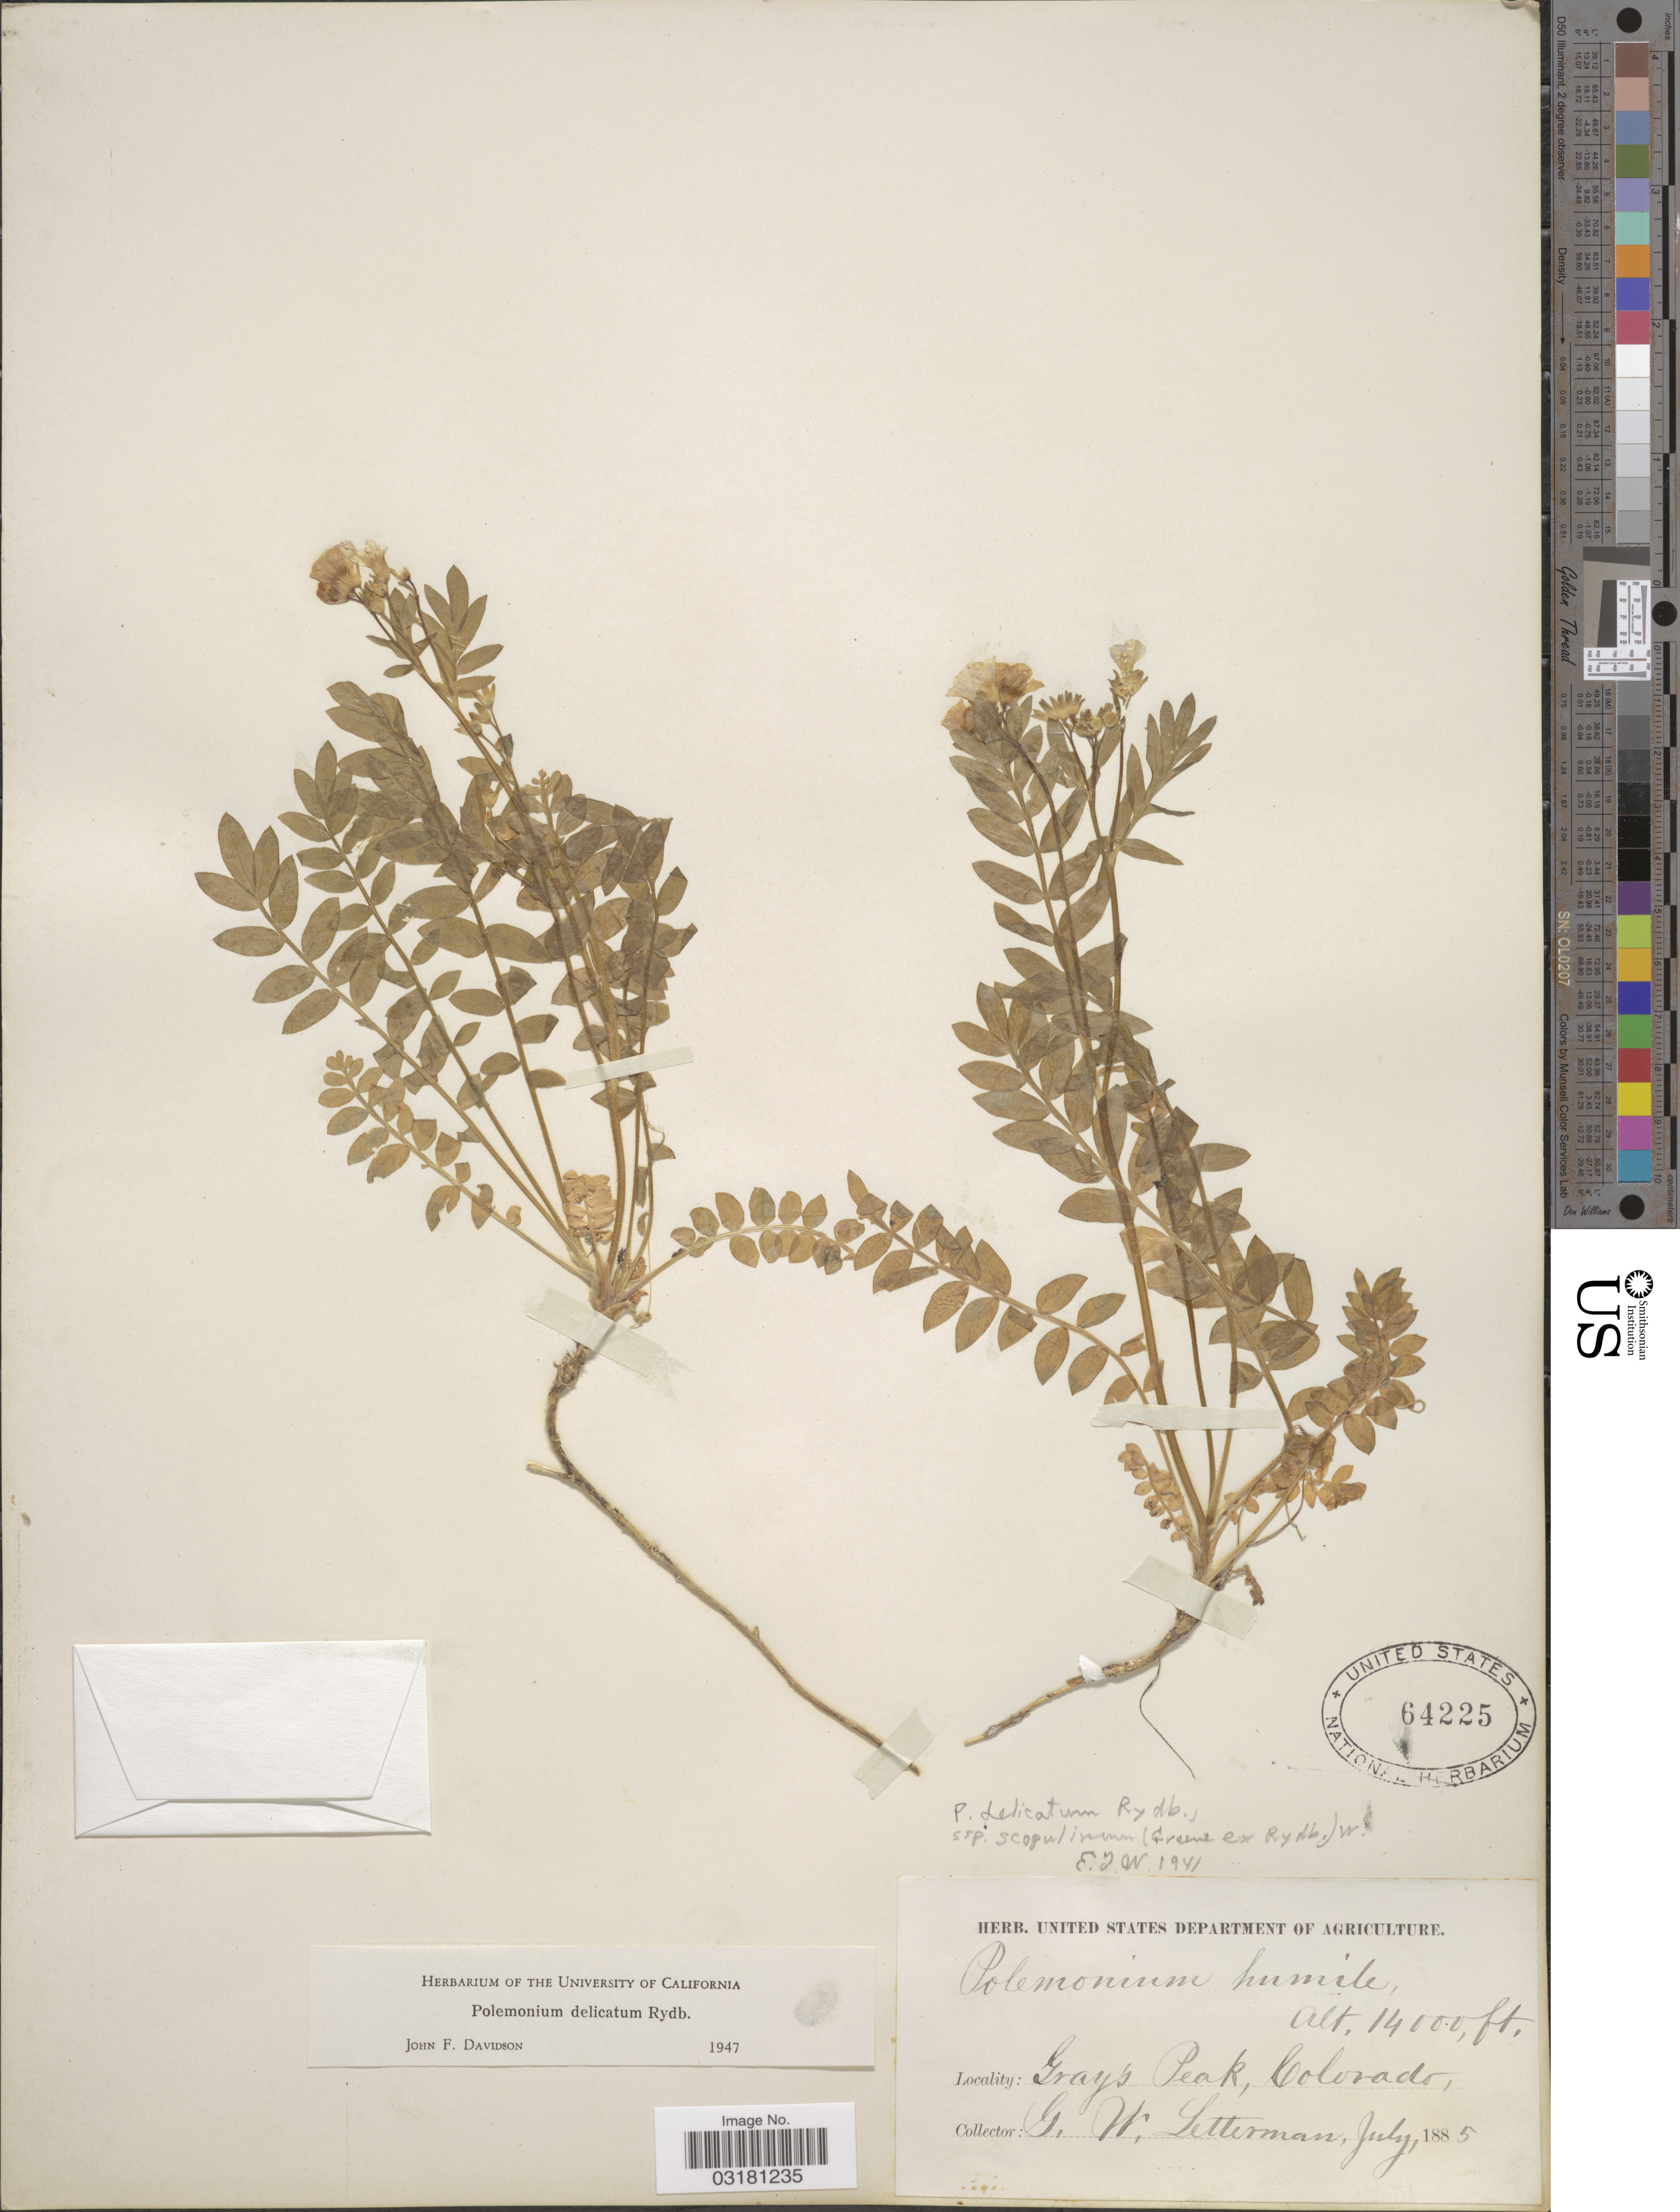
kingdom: Plantae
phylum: Tracheophyta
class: Magnoliopsida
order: Ericales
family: Polemoniaceae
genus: Polemonium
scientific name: Polemonium delicatum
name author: Rydb.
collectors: G. W. Letterman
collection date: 1885-07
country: United States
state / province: Colorado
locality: Gray's Peak.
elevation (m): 4267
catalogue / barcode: US 64225